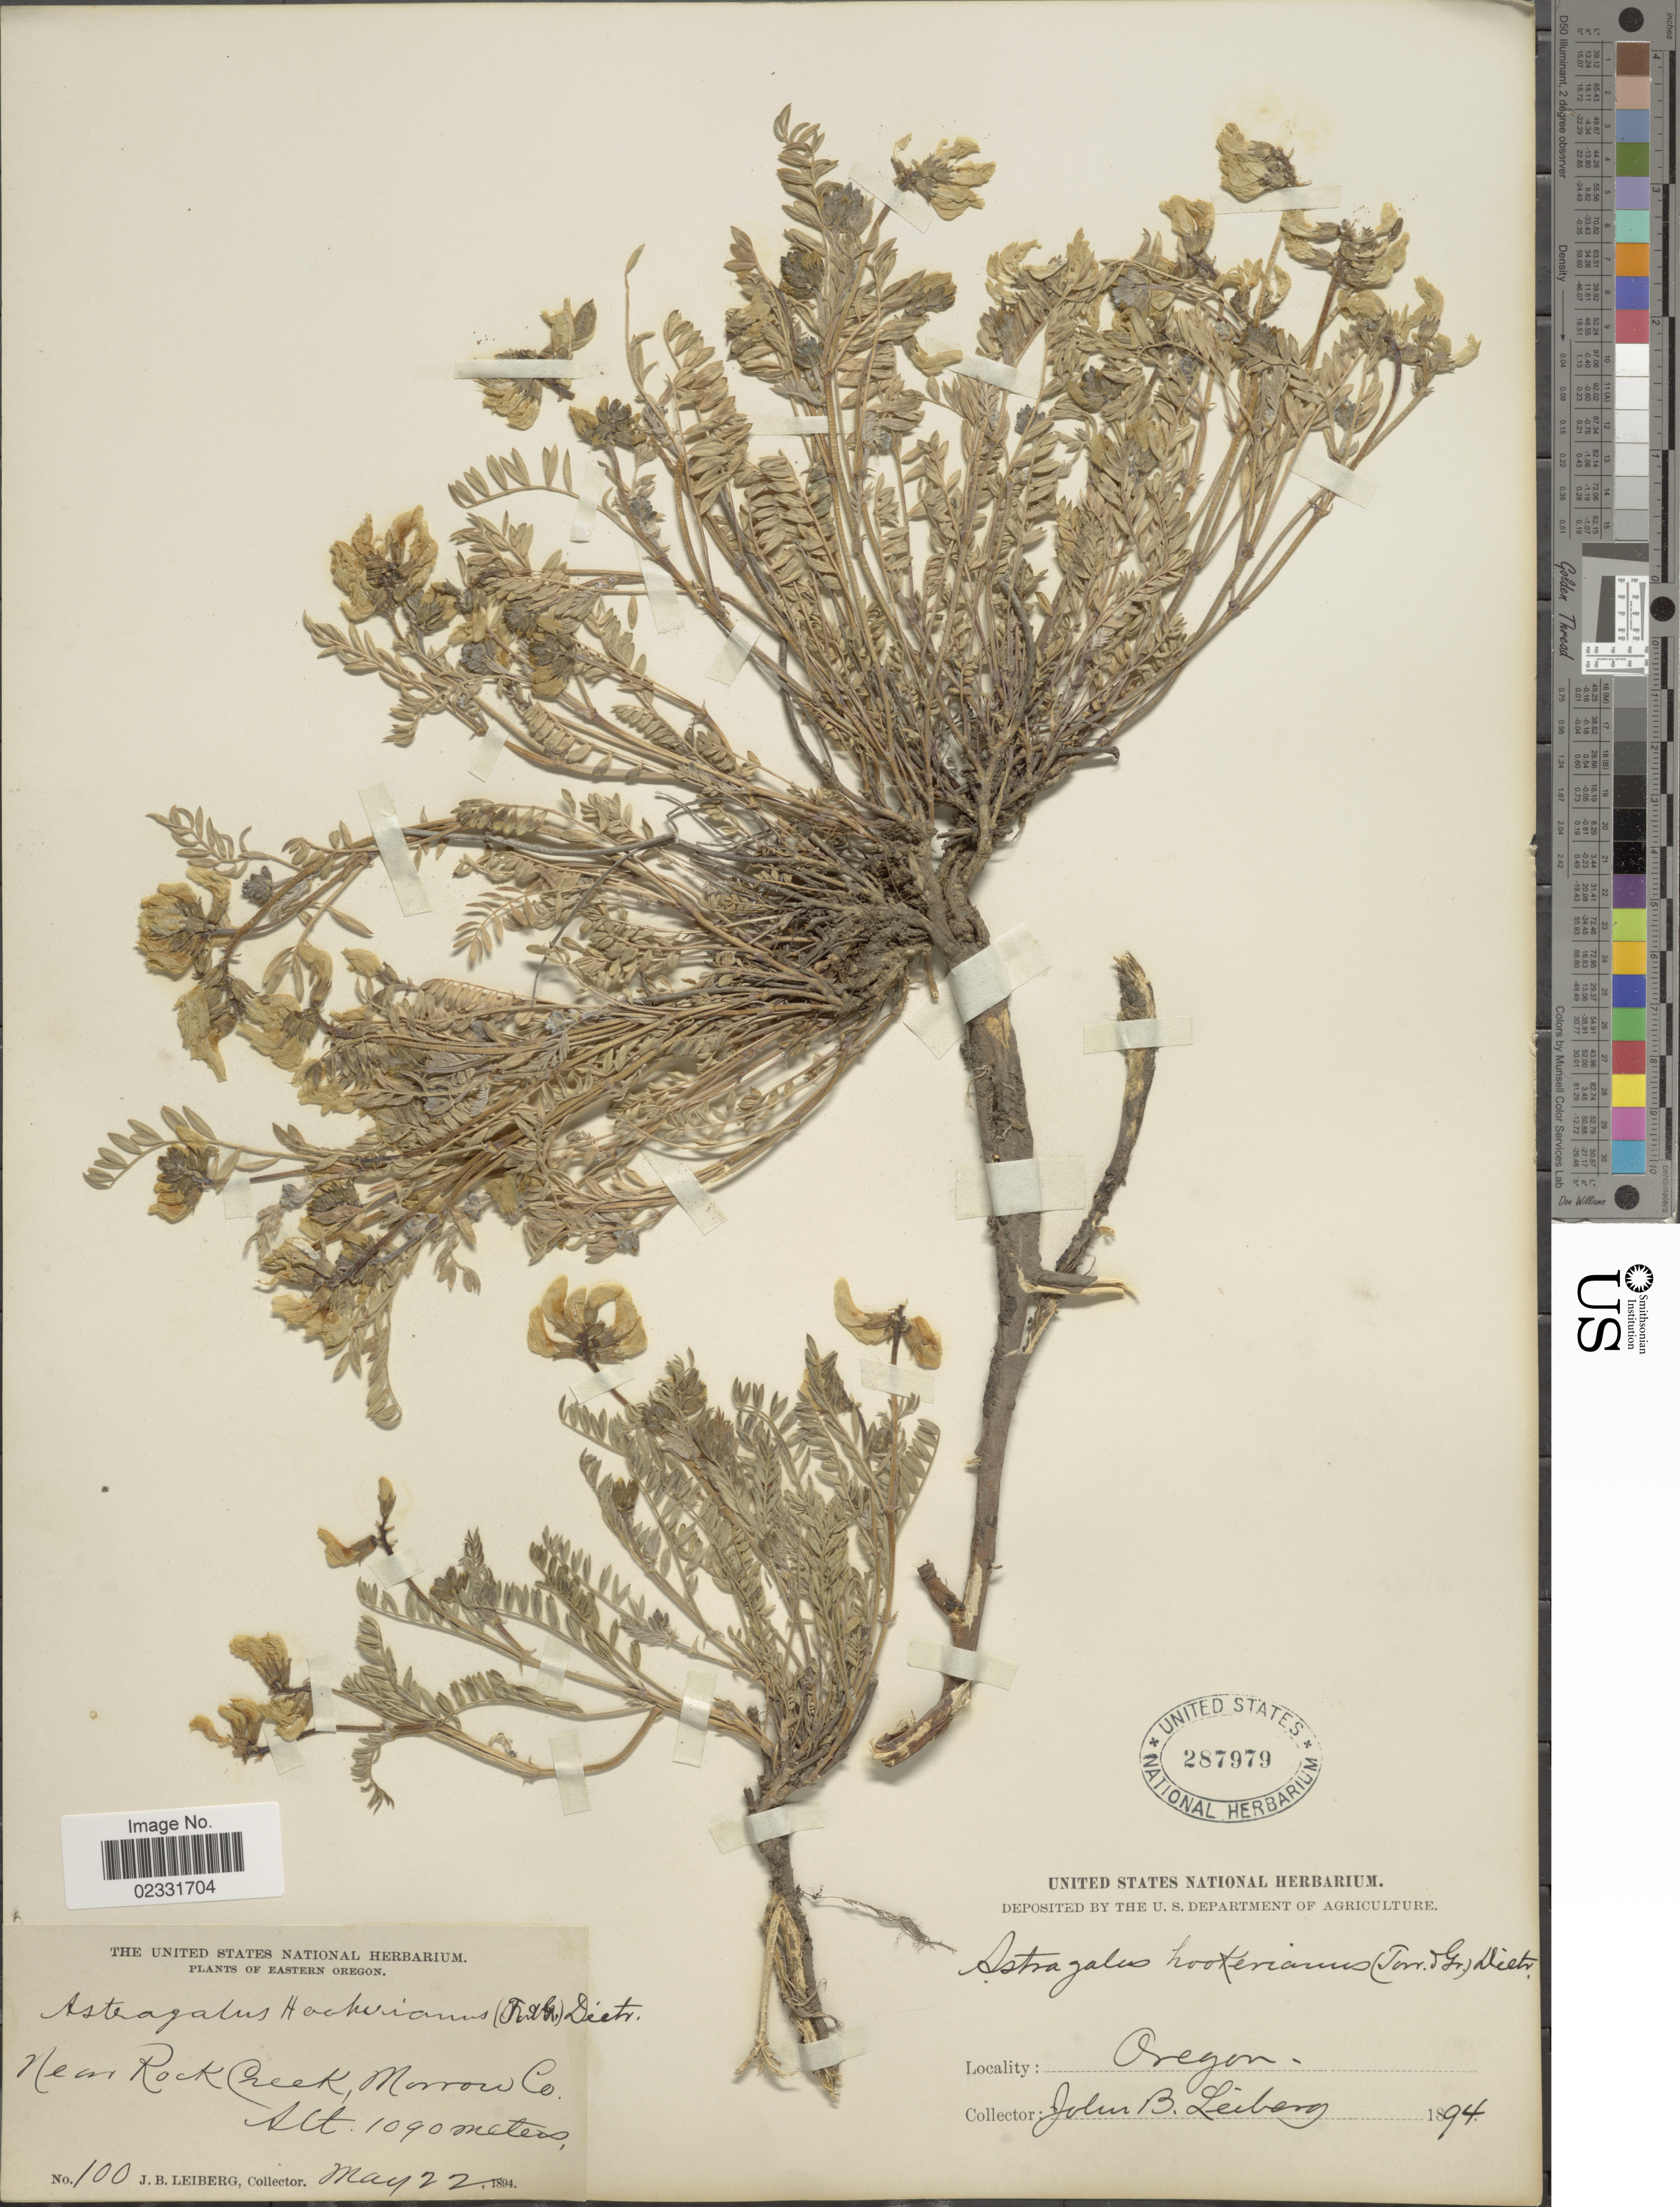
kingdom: Plantae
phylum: Tracheophyta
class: Magnoliopsida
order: Fabales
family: Fabaceae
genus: Astragalus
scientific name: Astragalus hookerianus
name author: D. Dietr.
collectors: J. B. Leiberg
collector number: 100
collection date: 1894-06-22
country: United States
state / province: Oregon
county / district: Morrow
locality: Eastern Oregon. Near Rock Creek [Three Rock Creek], Morrow Co.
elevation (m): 1090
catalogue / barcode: US 287979